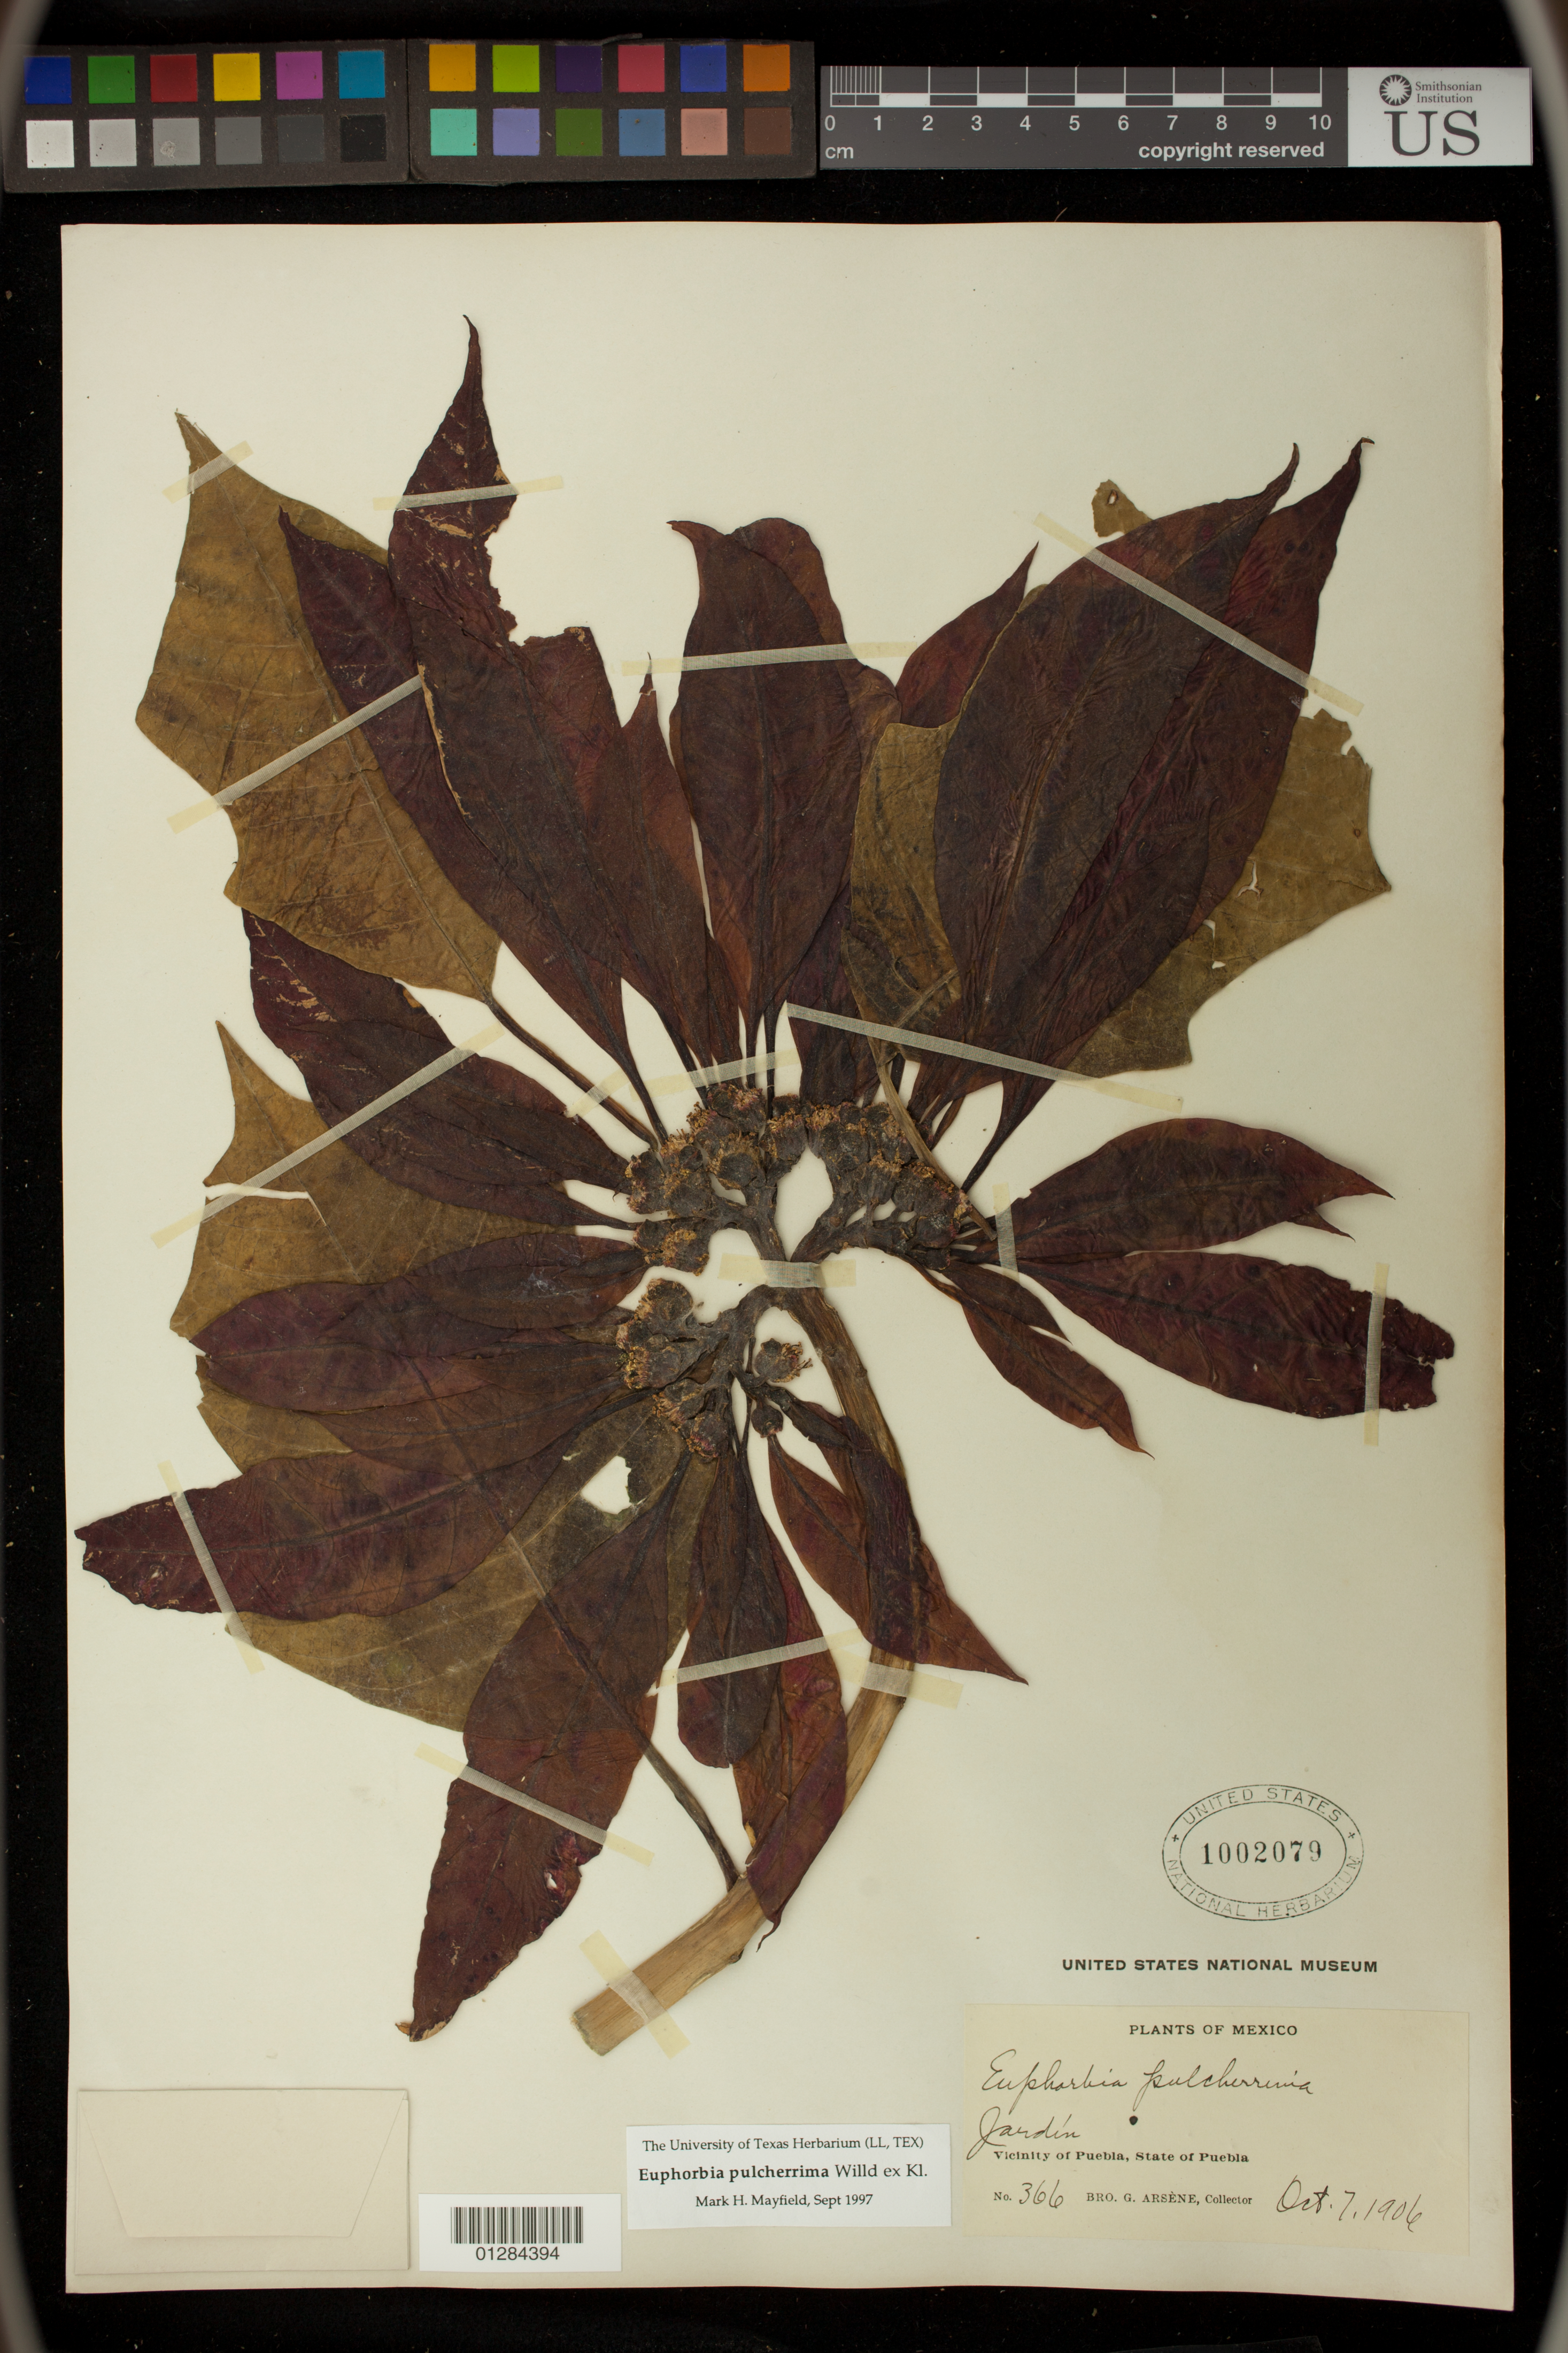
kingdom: Plantae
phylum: Tracheophyta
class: Magnoliopsida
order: Malpighiales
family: Euphorbiaceae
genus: Euphorbia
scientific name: Euphorbia pulcherrima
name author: Willd. ex Klotzsch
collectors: Bro. G. Arsène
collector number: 366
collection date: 1906-10-07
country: Mexico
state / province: Puebla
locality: Jardin, Vicinity of Pueblo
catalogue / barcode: US 1002079